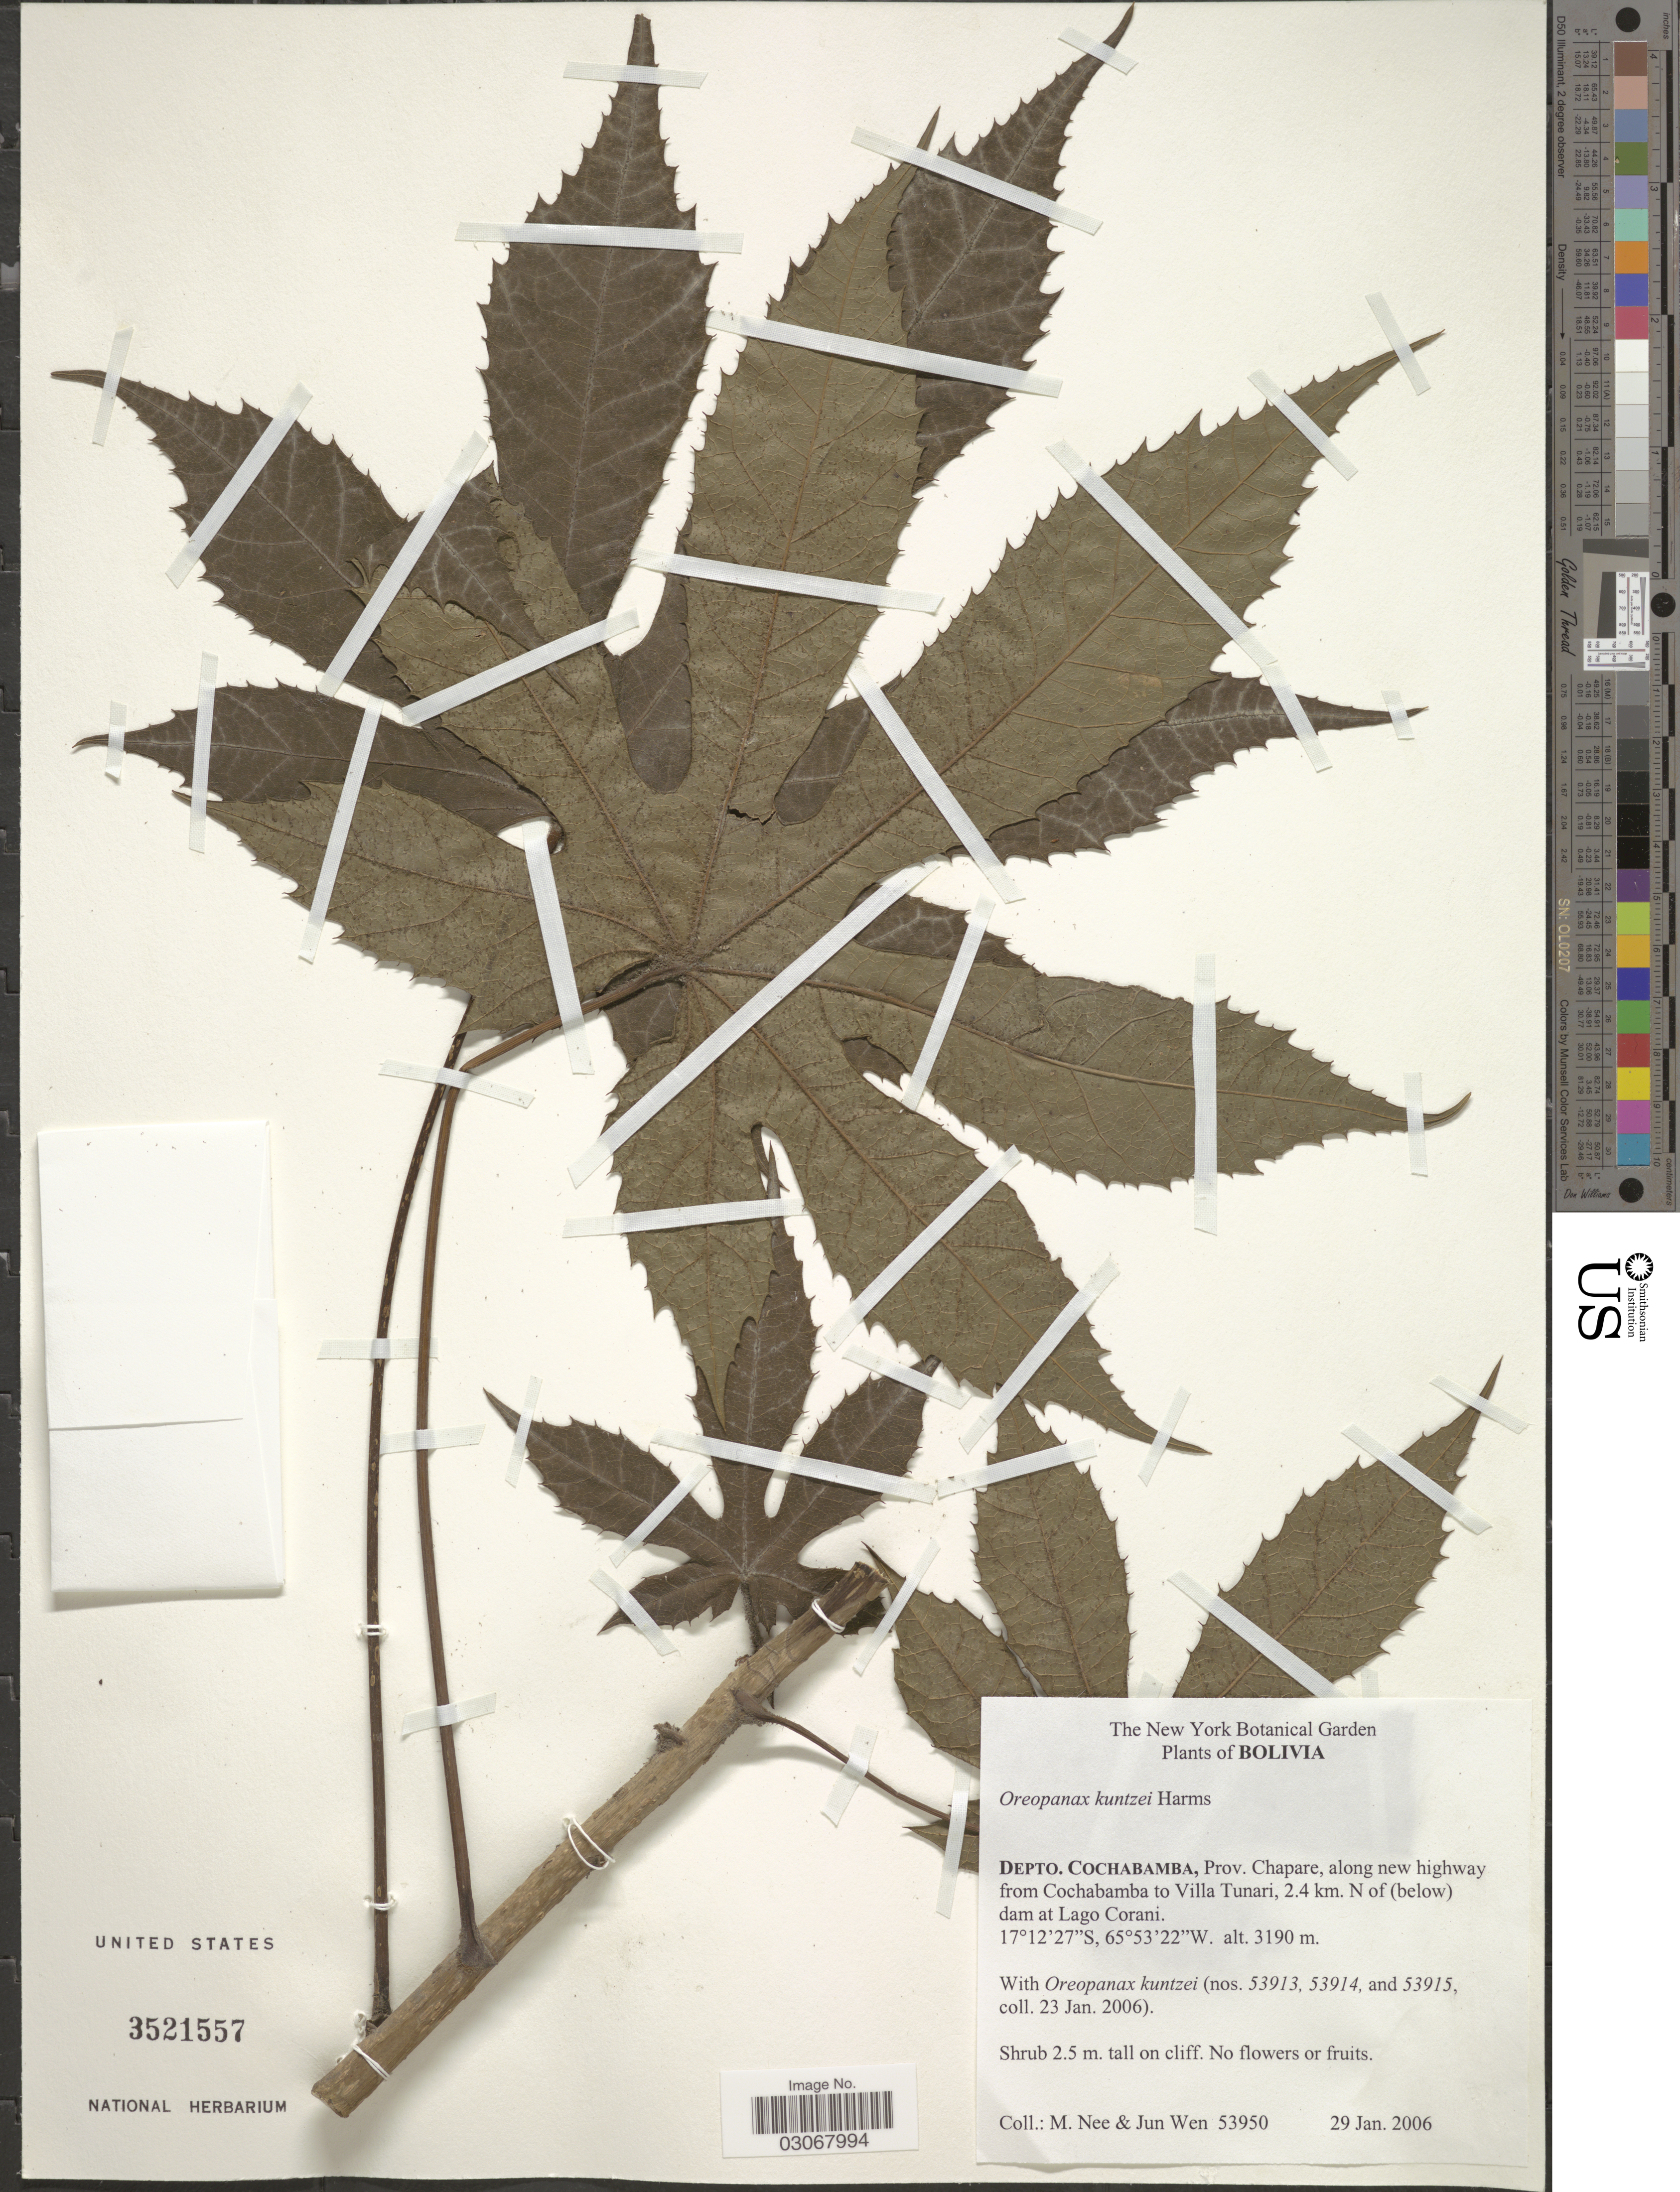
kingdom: Plantae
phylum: Tracheophyta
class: Magnoliopsida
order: Apiales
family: Araliaceae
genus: Oreopanax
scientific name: Oreopanax kuntzei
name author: Harms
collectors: M. Nee & J. Wen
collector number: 53950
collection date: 2006-01-29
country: Bolivia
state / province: Cochabamba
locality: Depto. Cochabamba, Prov. Chapare, along new highway from Cochabamba to Villa Tunari, 2.4 km. N of (below) dam at Lago Corani.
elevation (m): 3190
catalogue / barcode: US 3521557